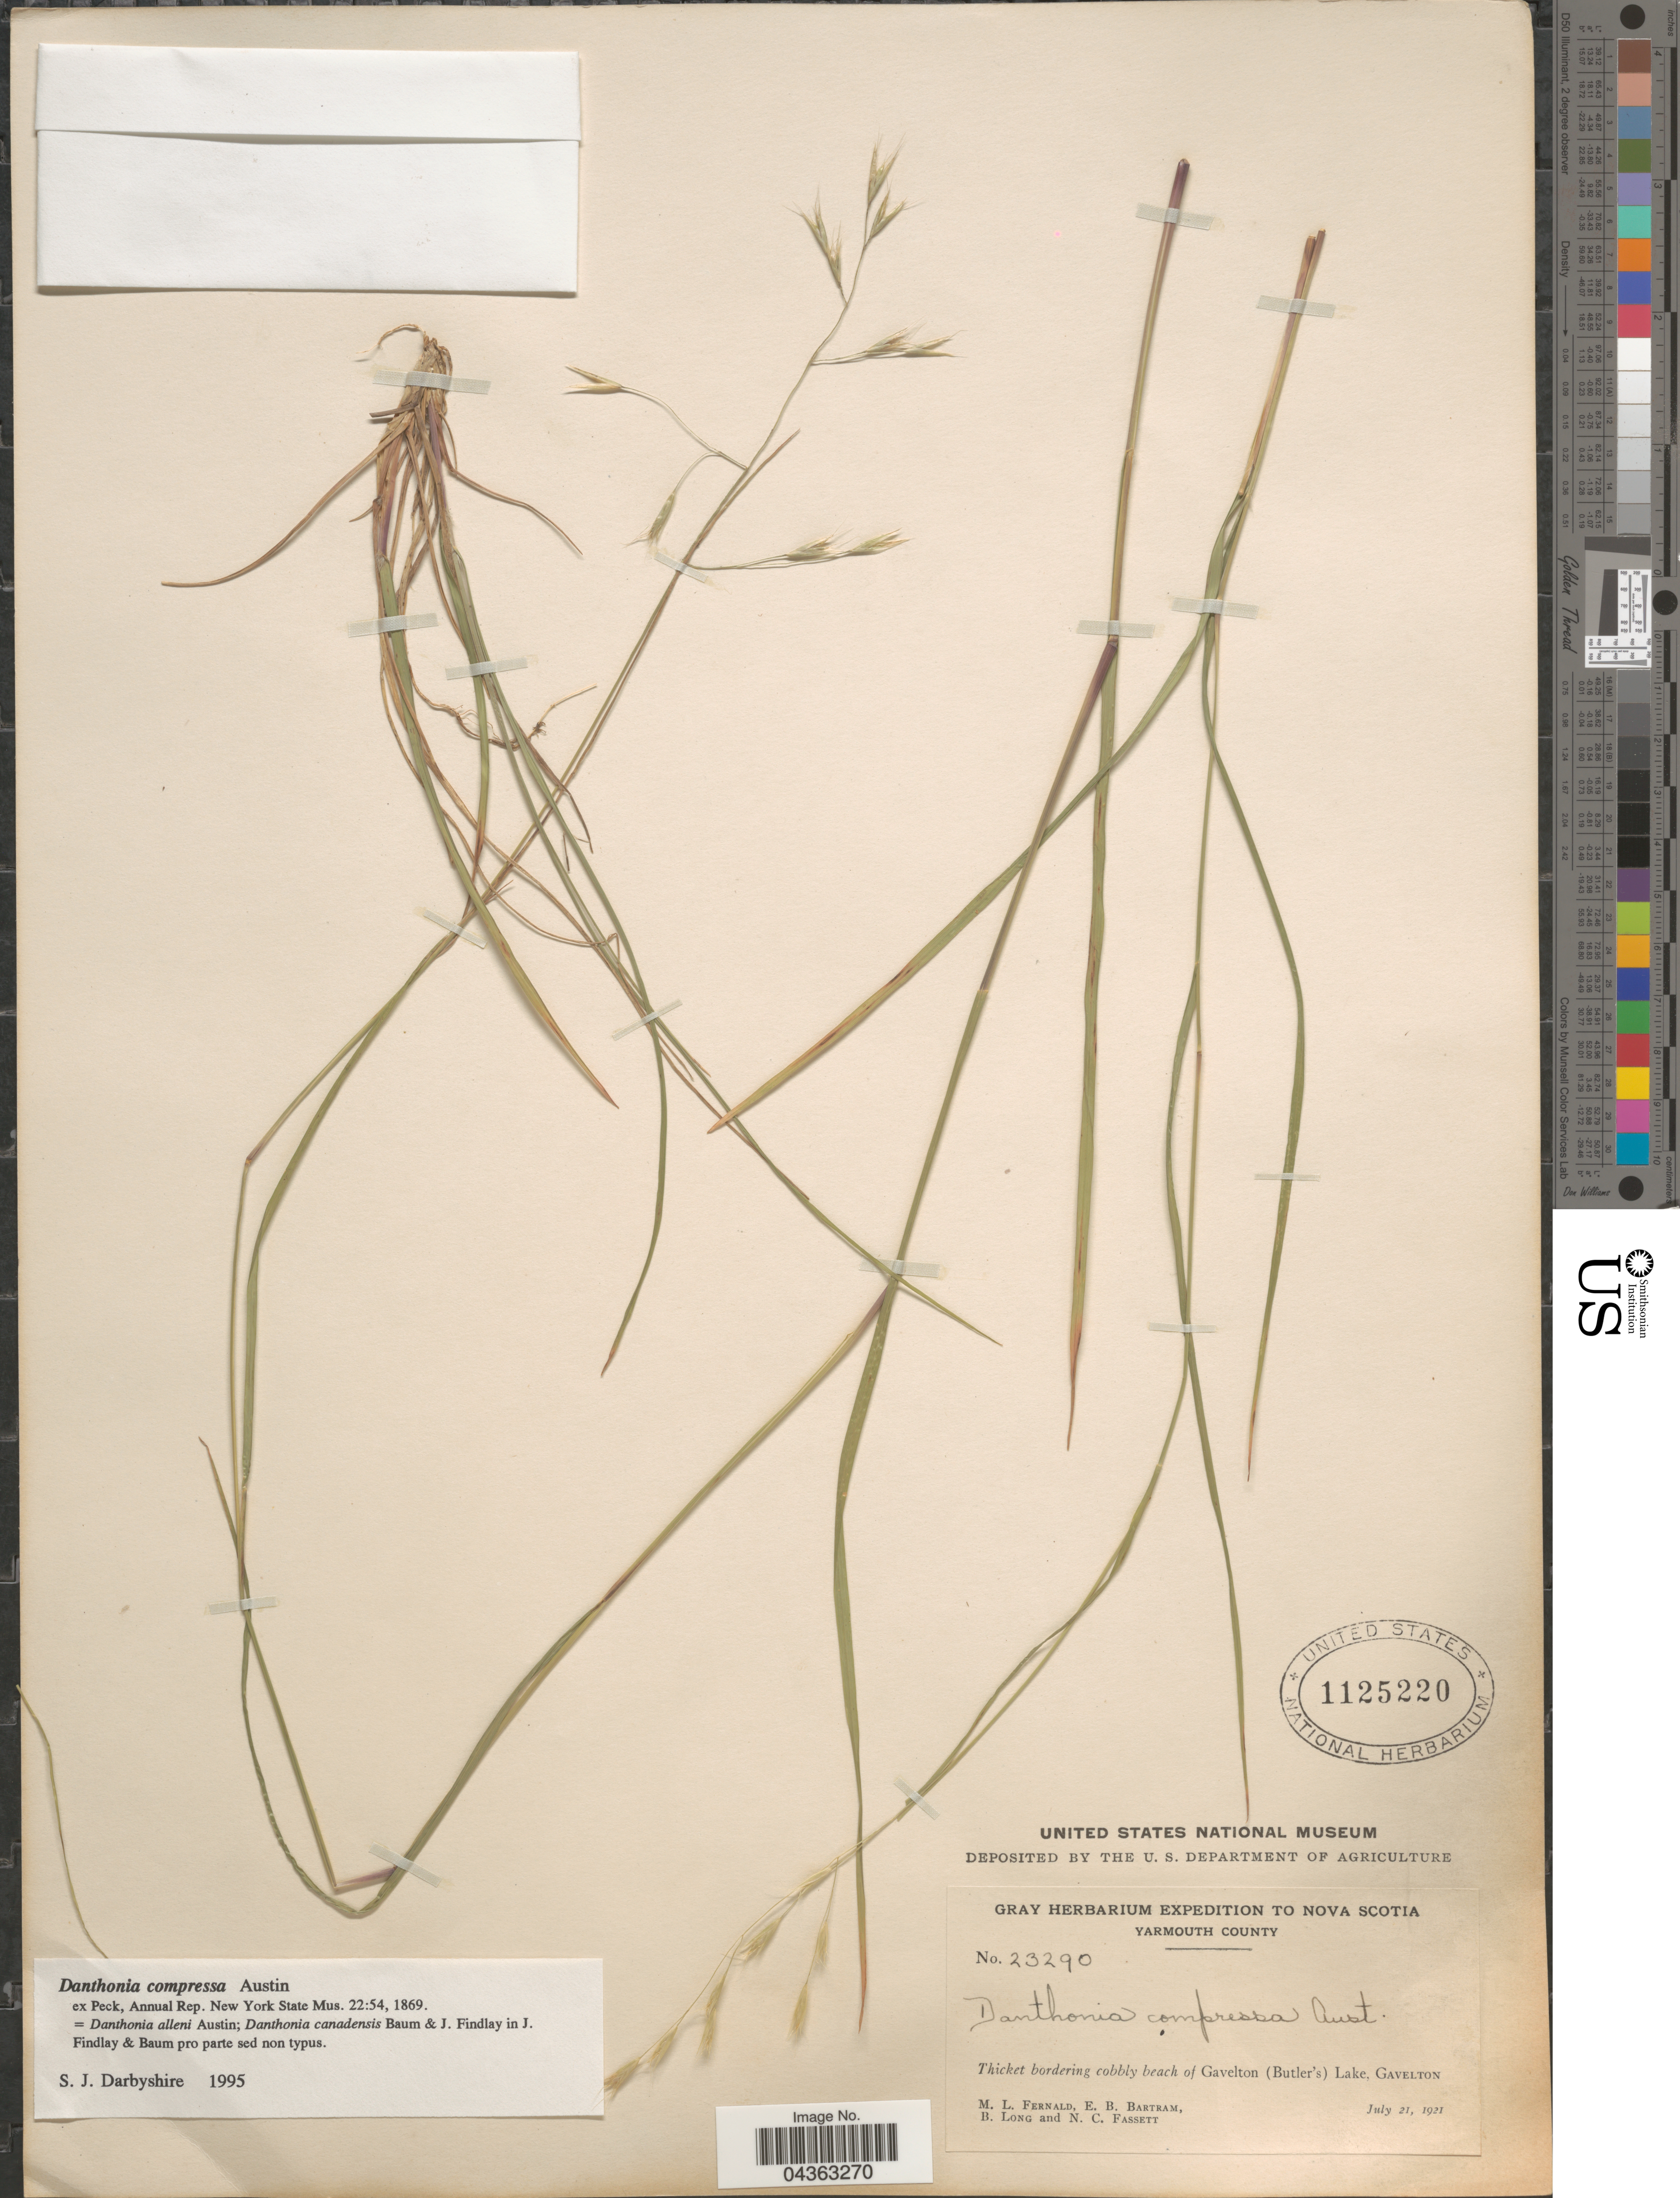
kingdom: Plantae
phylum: Tracheophyta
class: Liliopsida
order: Poales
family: Poaceae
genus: Danthonia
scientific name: Danthonia compressa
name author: Austin in F. Peck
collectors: M. L. Fernald, E. B. Bartram, B. Long & N. C. Fassett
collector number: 23290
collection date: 1921-07-21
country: Canada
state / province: Nova Scotia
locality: Gray Herbarium Expedition to Nova Scotia. Yarmouth County. Thicket bordering cobbly beach of Gavelton (Butler's) Lake, Gavelton.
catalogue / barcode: US 1125220